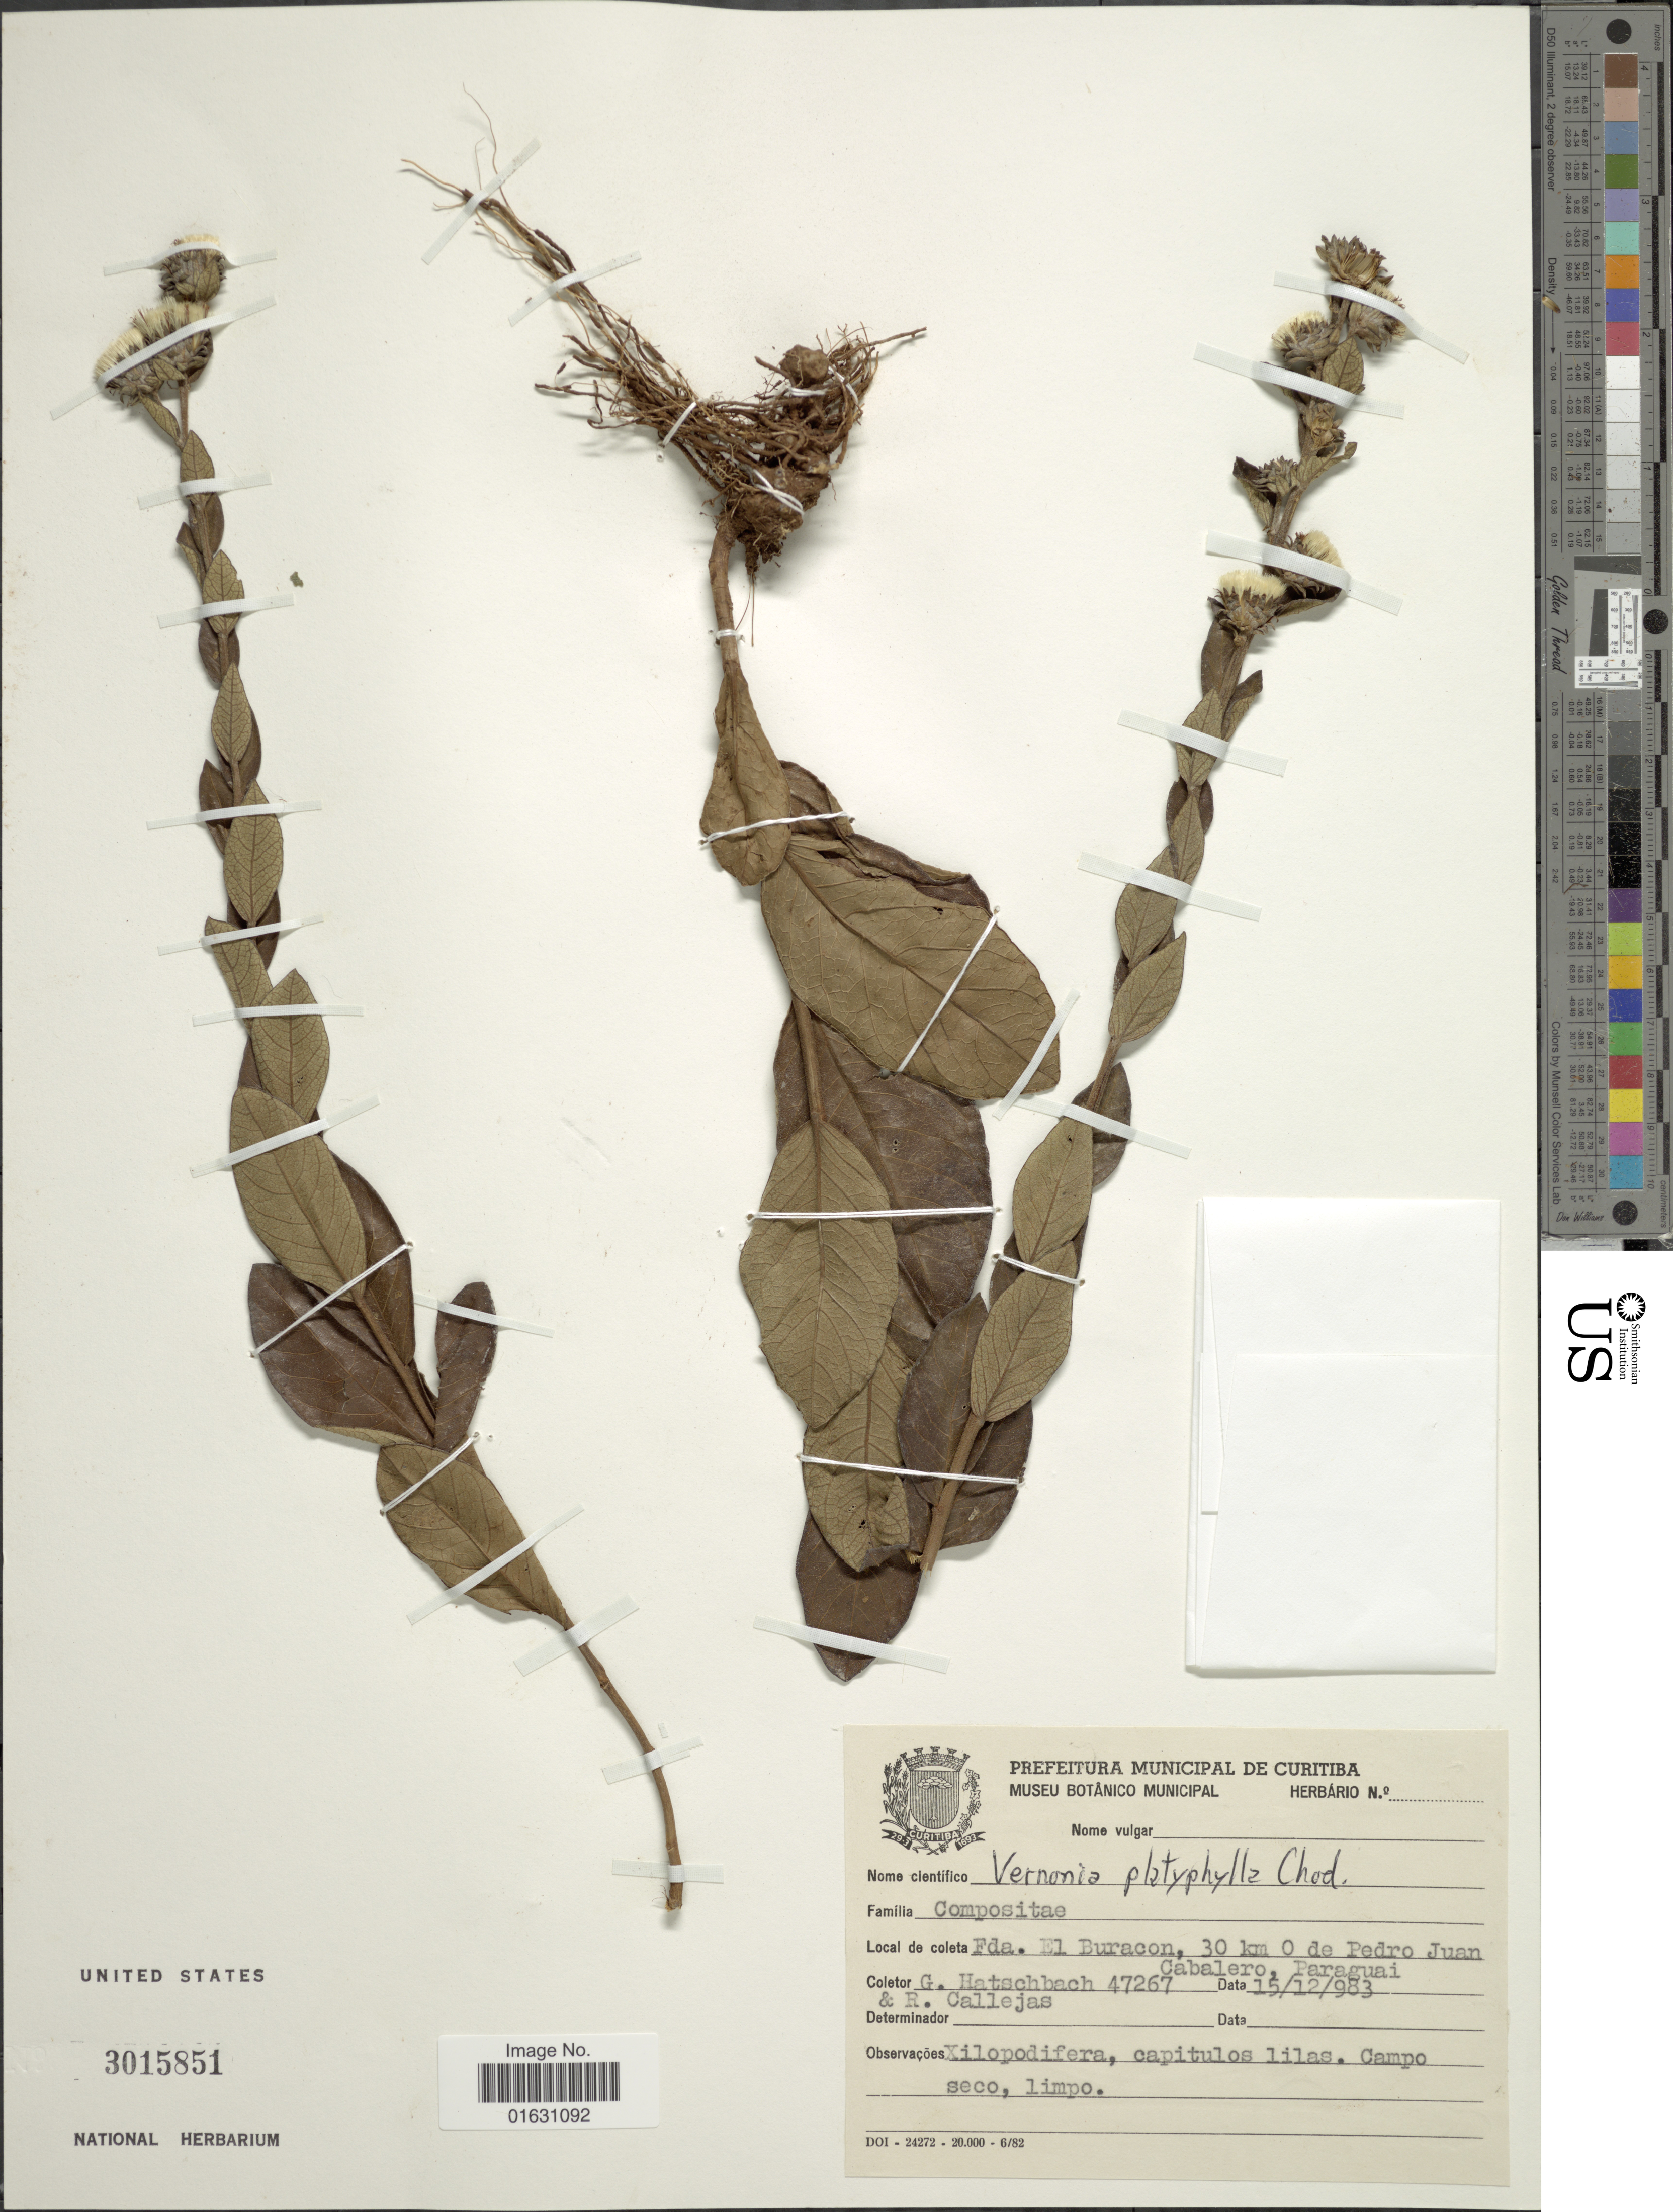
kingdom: Plantae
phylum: Tracheophyta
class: Magnoliopsida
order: Asterales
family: Asteraceae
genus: Lessingianthus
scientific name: Lessingianthus platyphyllus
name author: (Chodat) H. Rob.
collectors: G. Hatschbach & R. Callejas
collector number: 47267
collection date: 1983-12-15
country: Paraguay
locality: Fda. El Buracon, 30 km O de Pedro Juan Cabalero, Paraguai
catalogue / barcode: US 3015851